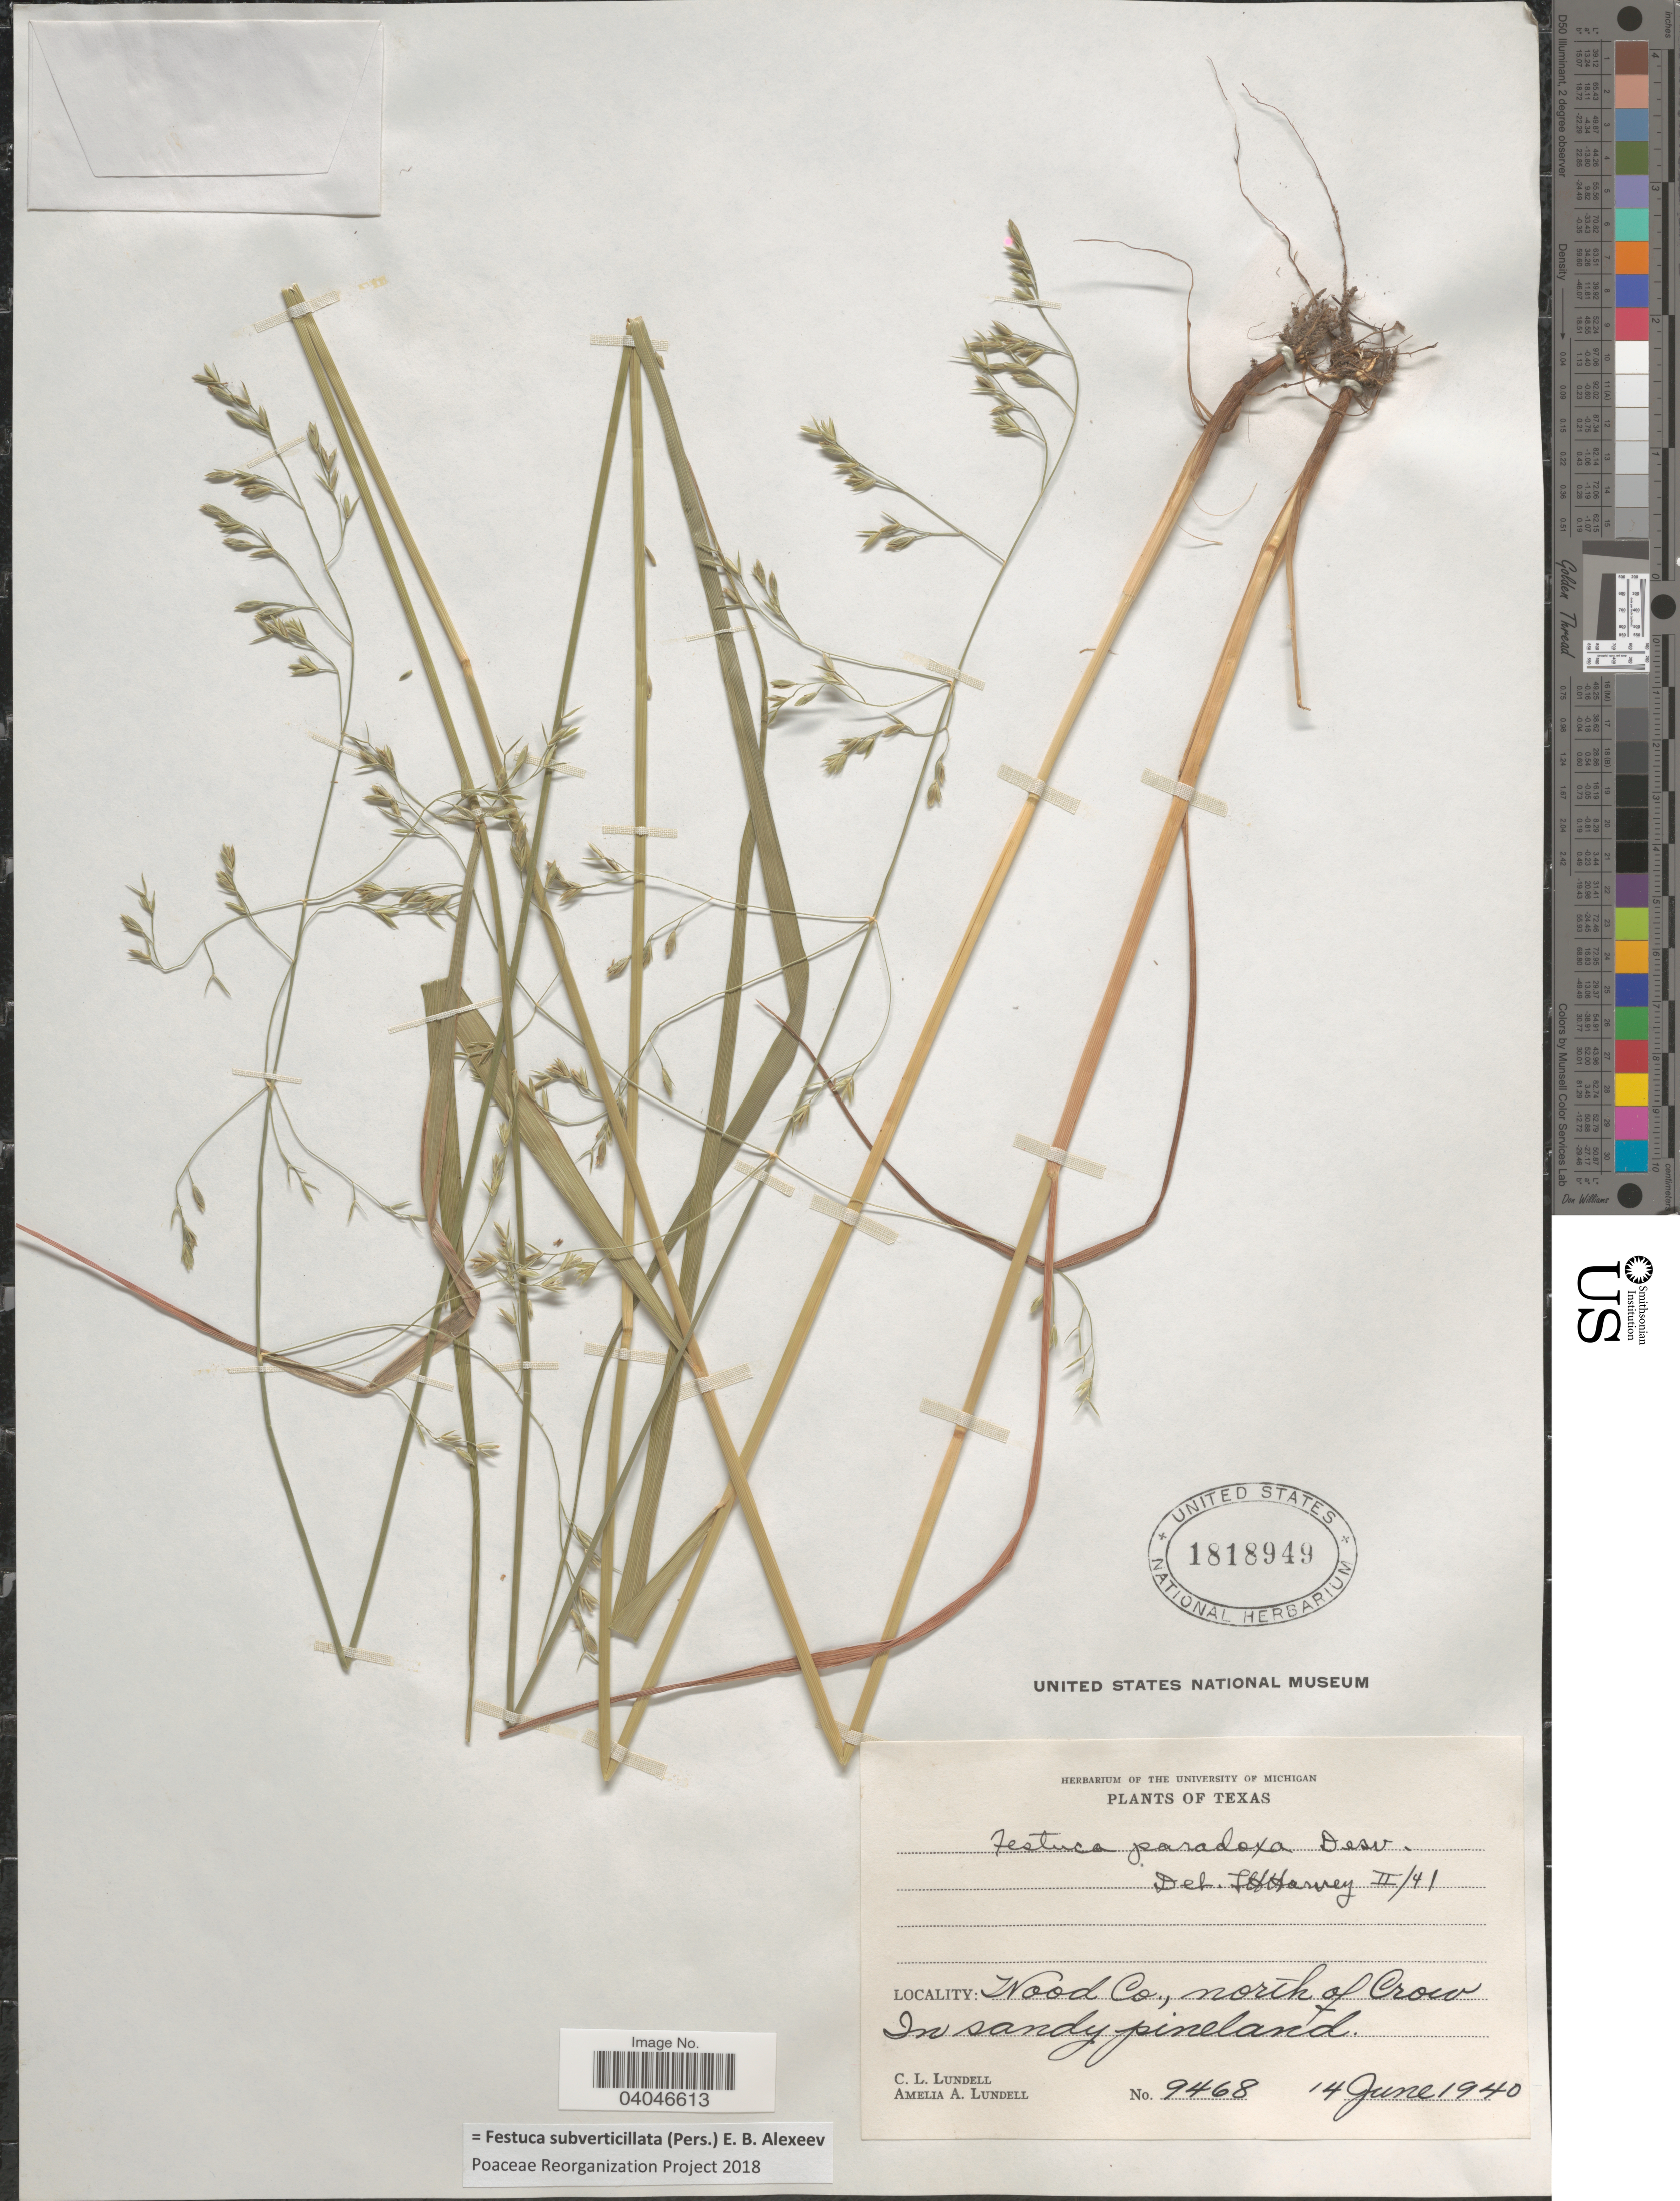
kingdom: Plantae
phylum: Tracheophyta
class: Liliopsida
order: Poales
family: Poaceae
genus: Festuca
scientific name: Festuca subverticillata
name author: (Pers.) E.B. Alexeev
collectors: C. L. Lundell & A. A. Lundell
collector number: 9468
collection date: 1940-06-14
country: United States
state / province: Texas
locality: Wood Co., north of Crow. In sandy pineland.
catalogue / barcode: US 1818949